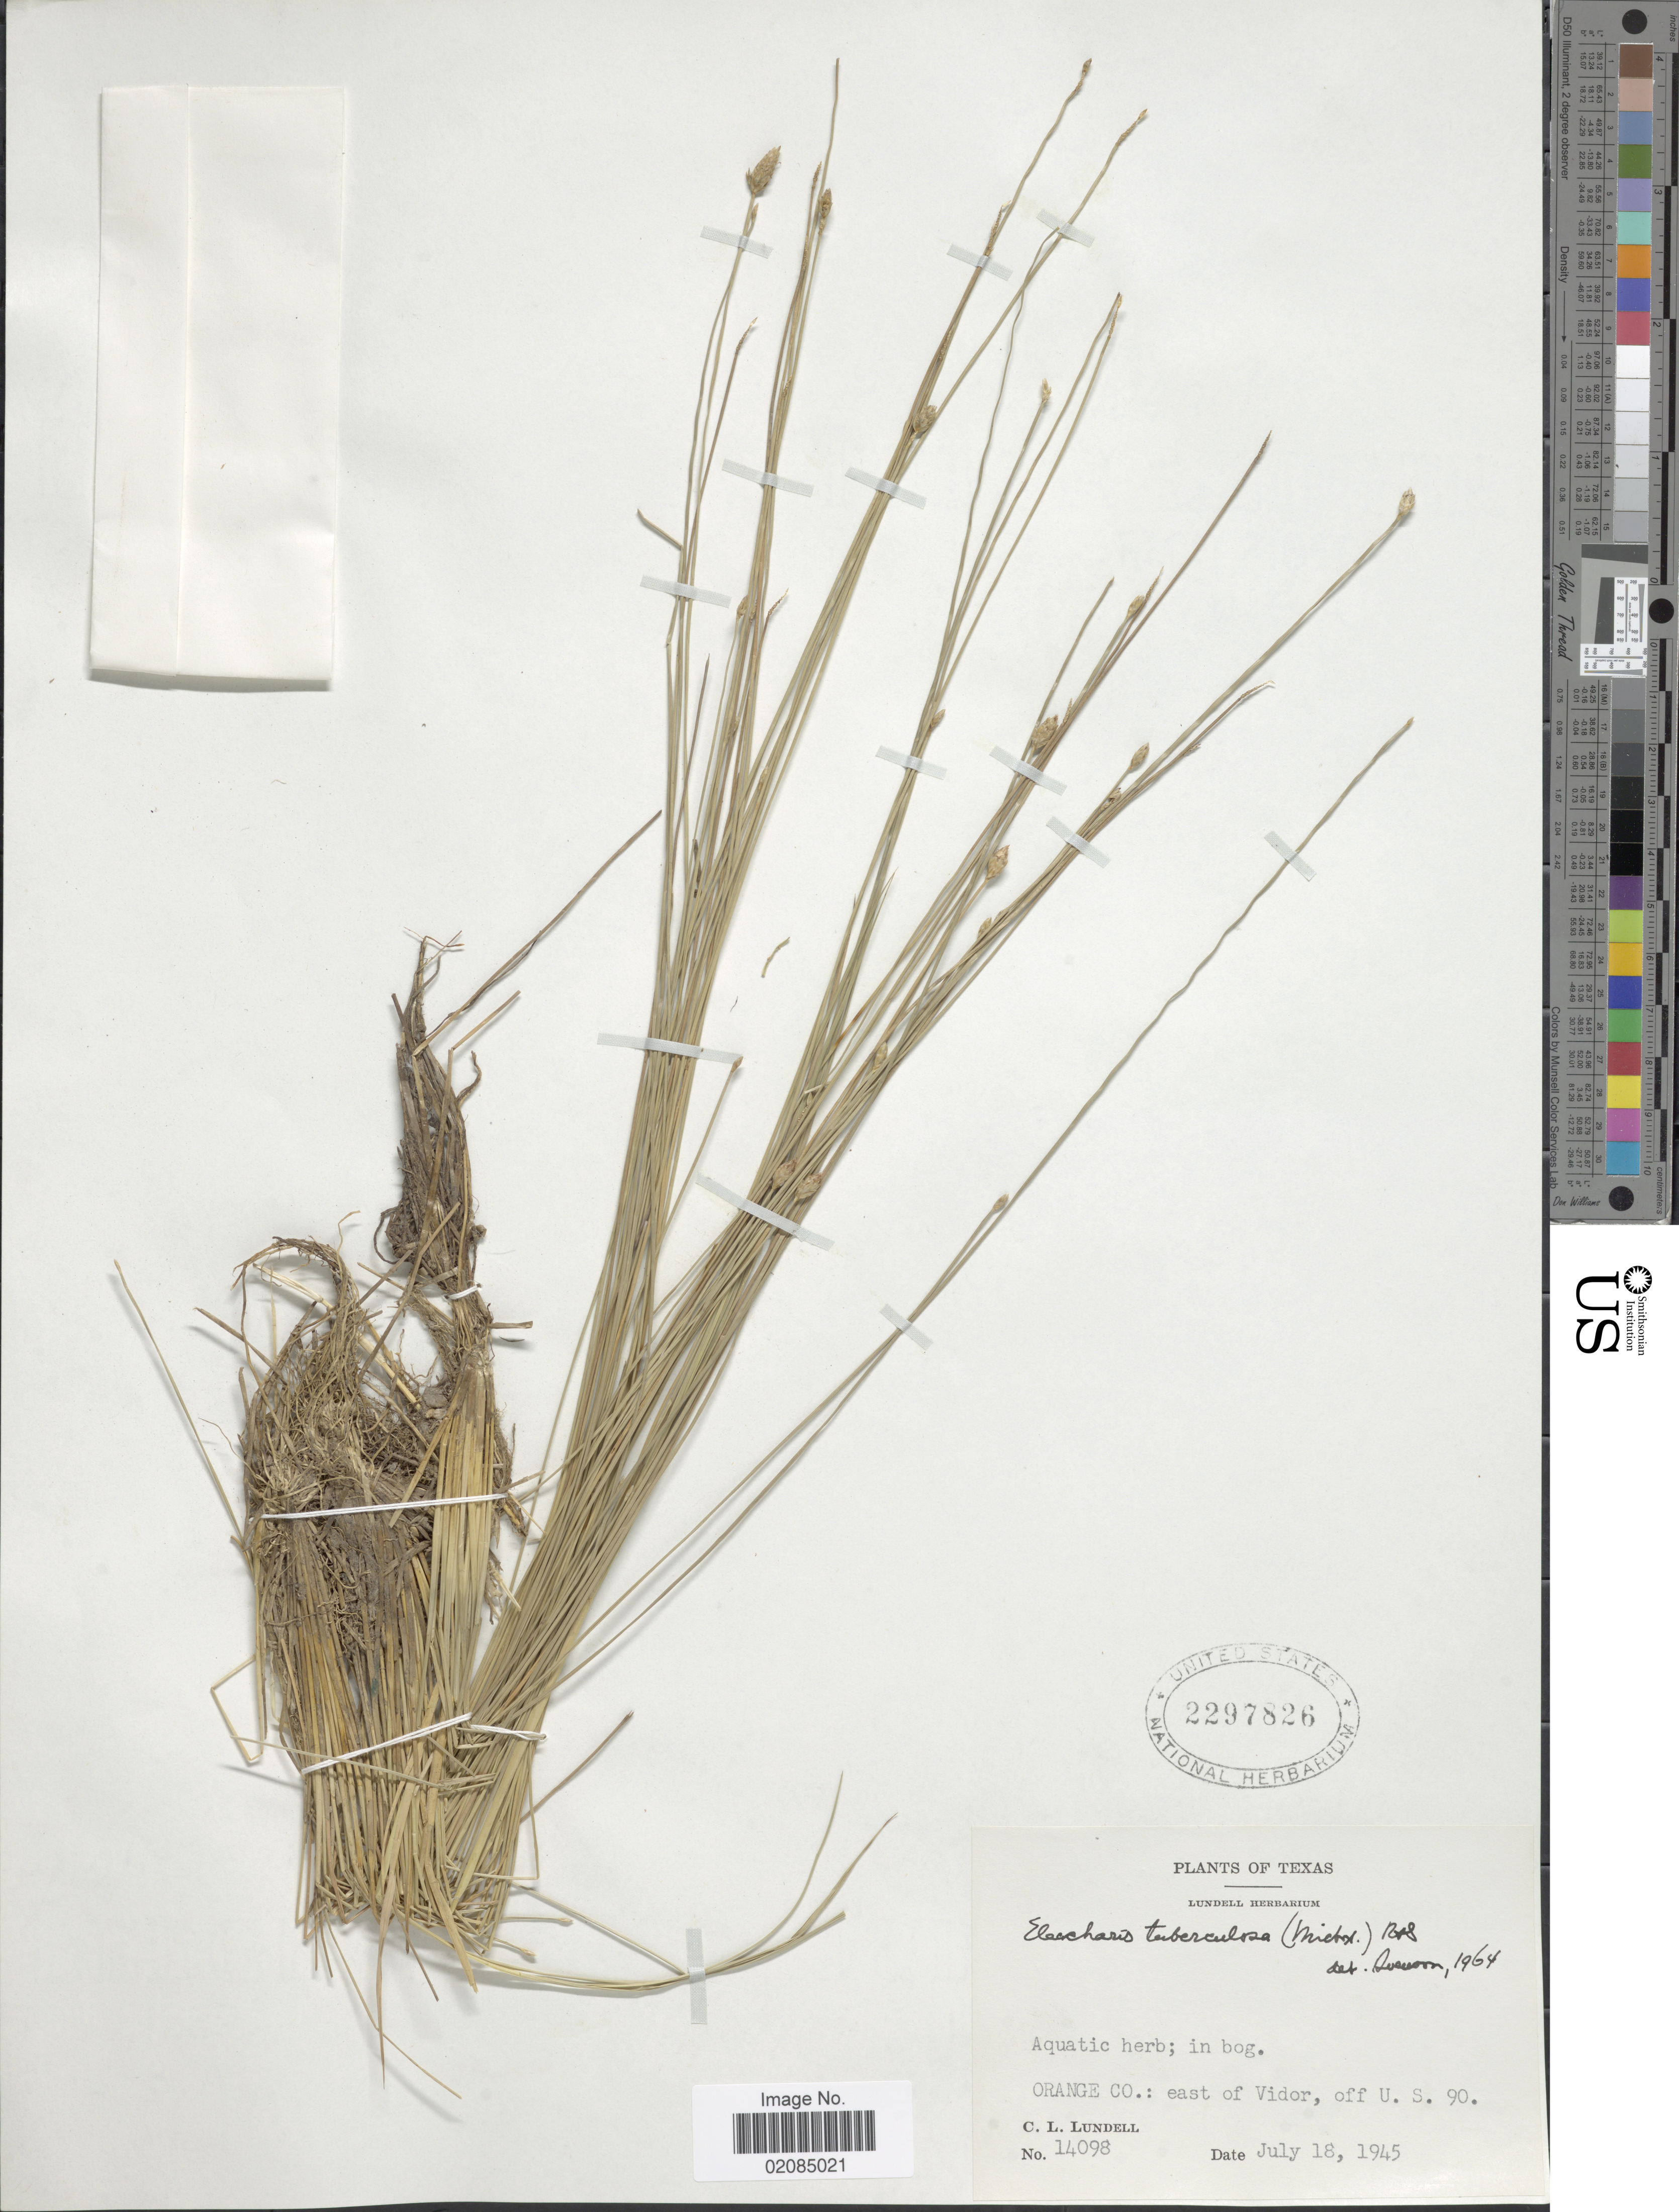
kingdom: Plantae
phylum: Tracheophyta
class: Liliopsida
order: Poales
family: Cyperaceae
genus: Eleocharis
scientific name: Eleocharis tuberculosa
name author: (Michx.) Roem. & Schult.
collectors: C. L. Lundell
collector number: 14098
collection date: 1945-07-18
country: United States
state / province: Texas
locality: Orange Co.: east of Vidor, off U.S. 90.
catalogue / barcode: US 2297826